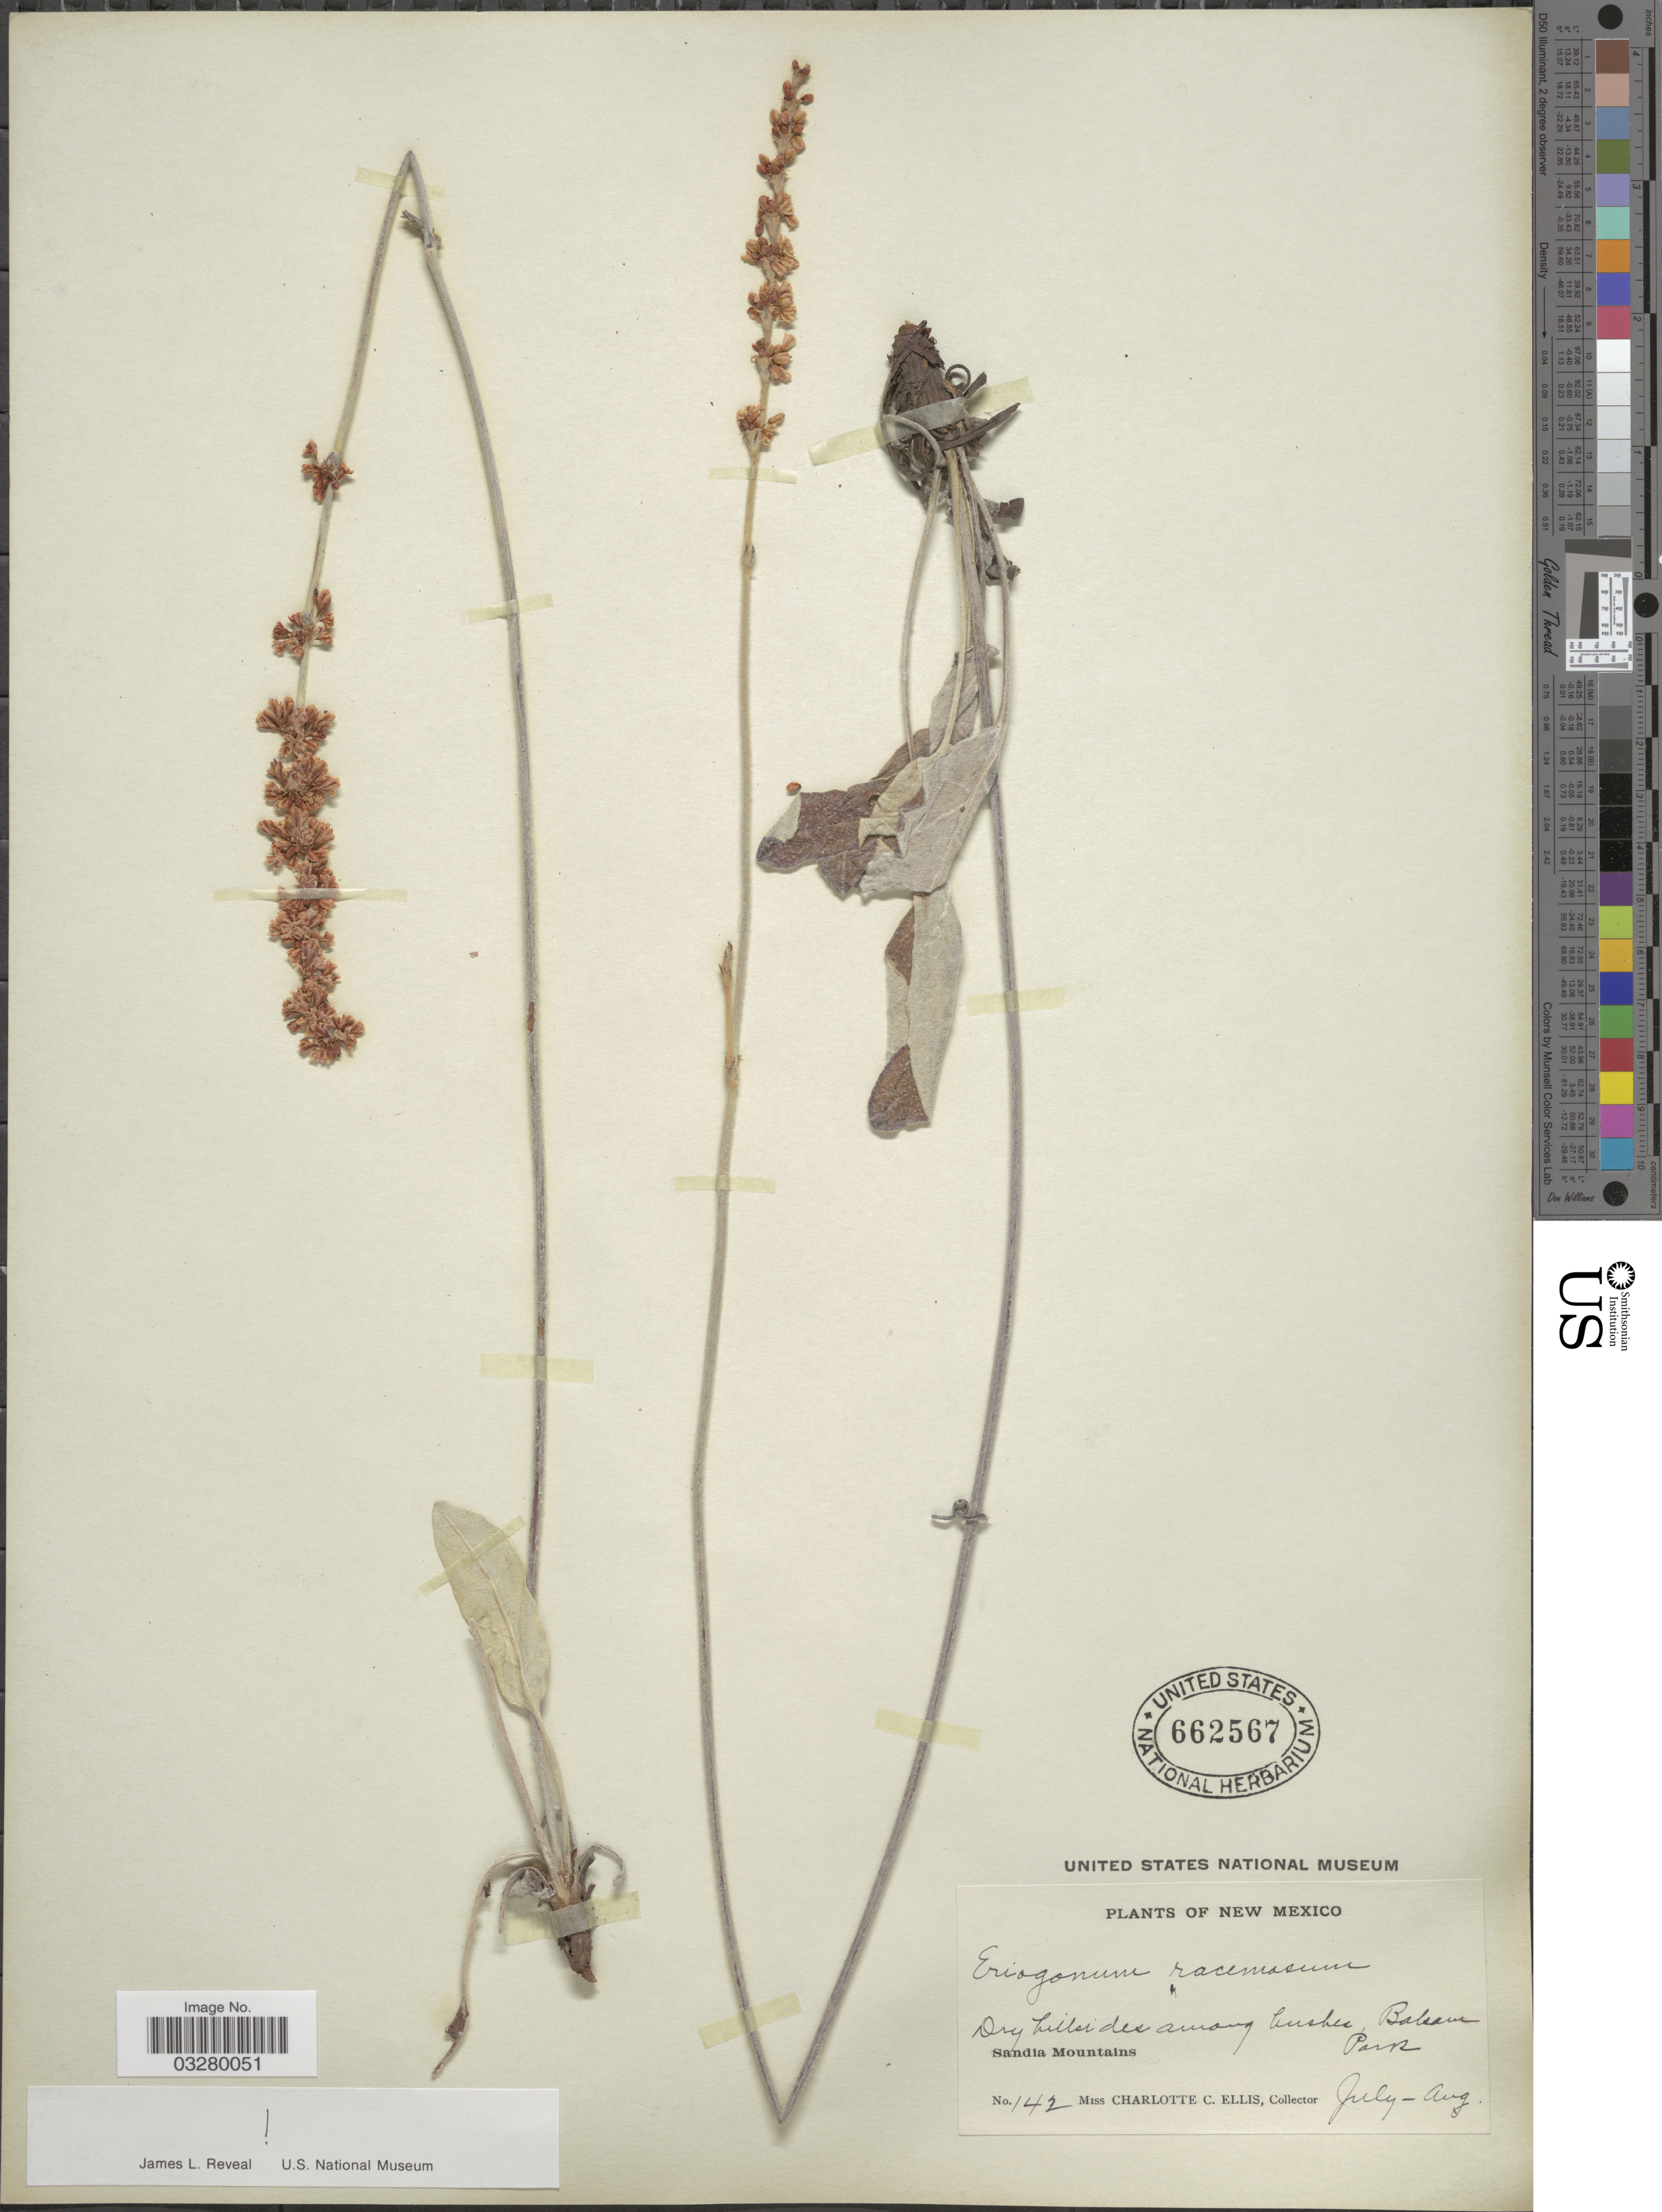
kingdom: Plantae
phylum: Tracheophyta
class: Magnoliopsida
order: Caryophyllales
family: Polygonaceae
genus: Eriogonum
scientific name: Eriogonum racemosum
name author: Nutt.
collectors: C. C. Ellis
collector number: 142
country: United States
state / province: New Mexico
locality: Dry hillsides among bushes, Balsam Park, Sandia Mountains.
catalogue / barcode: US 662567